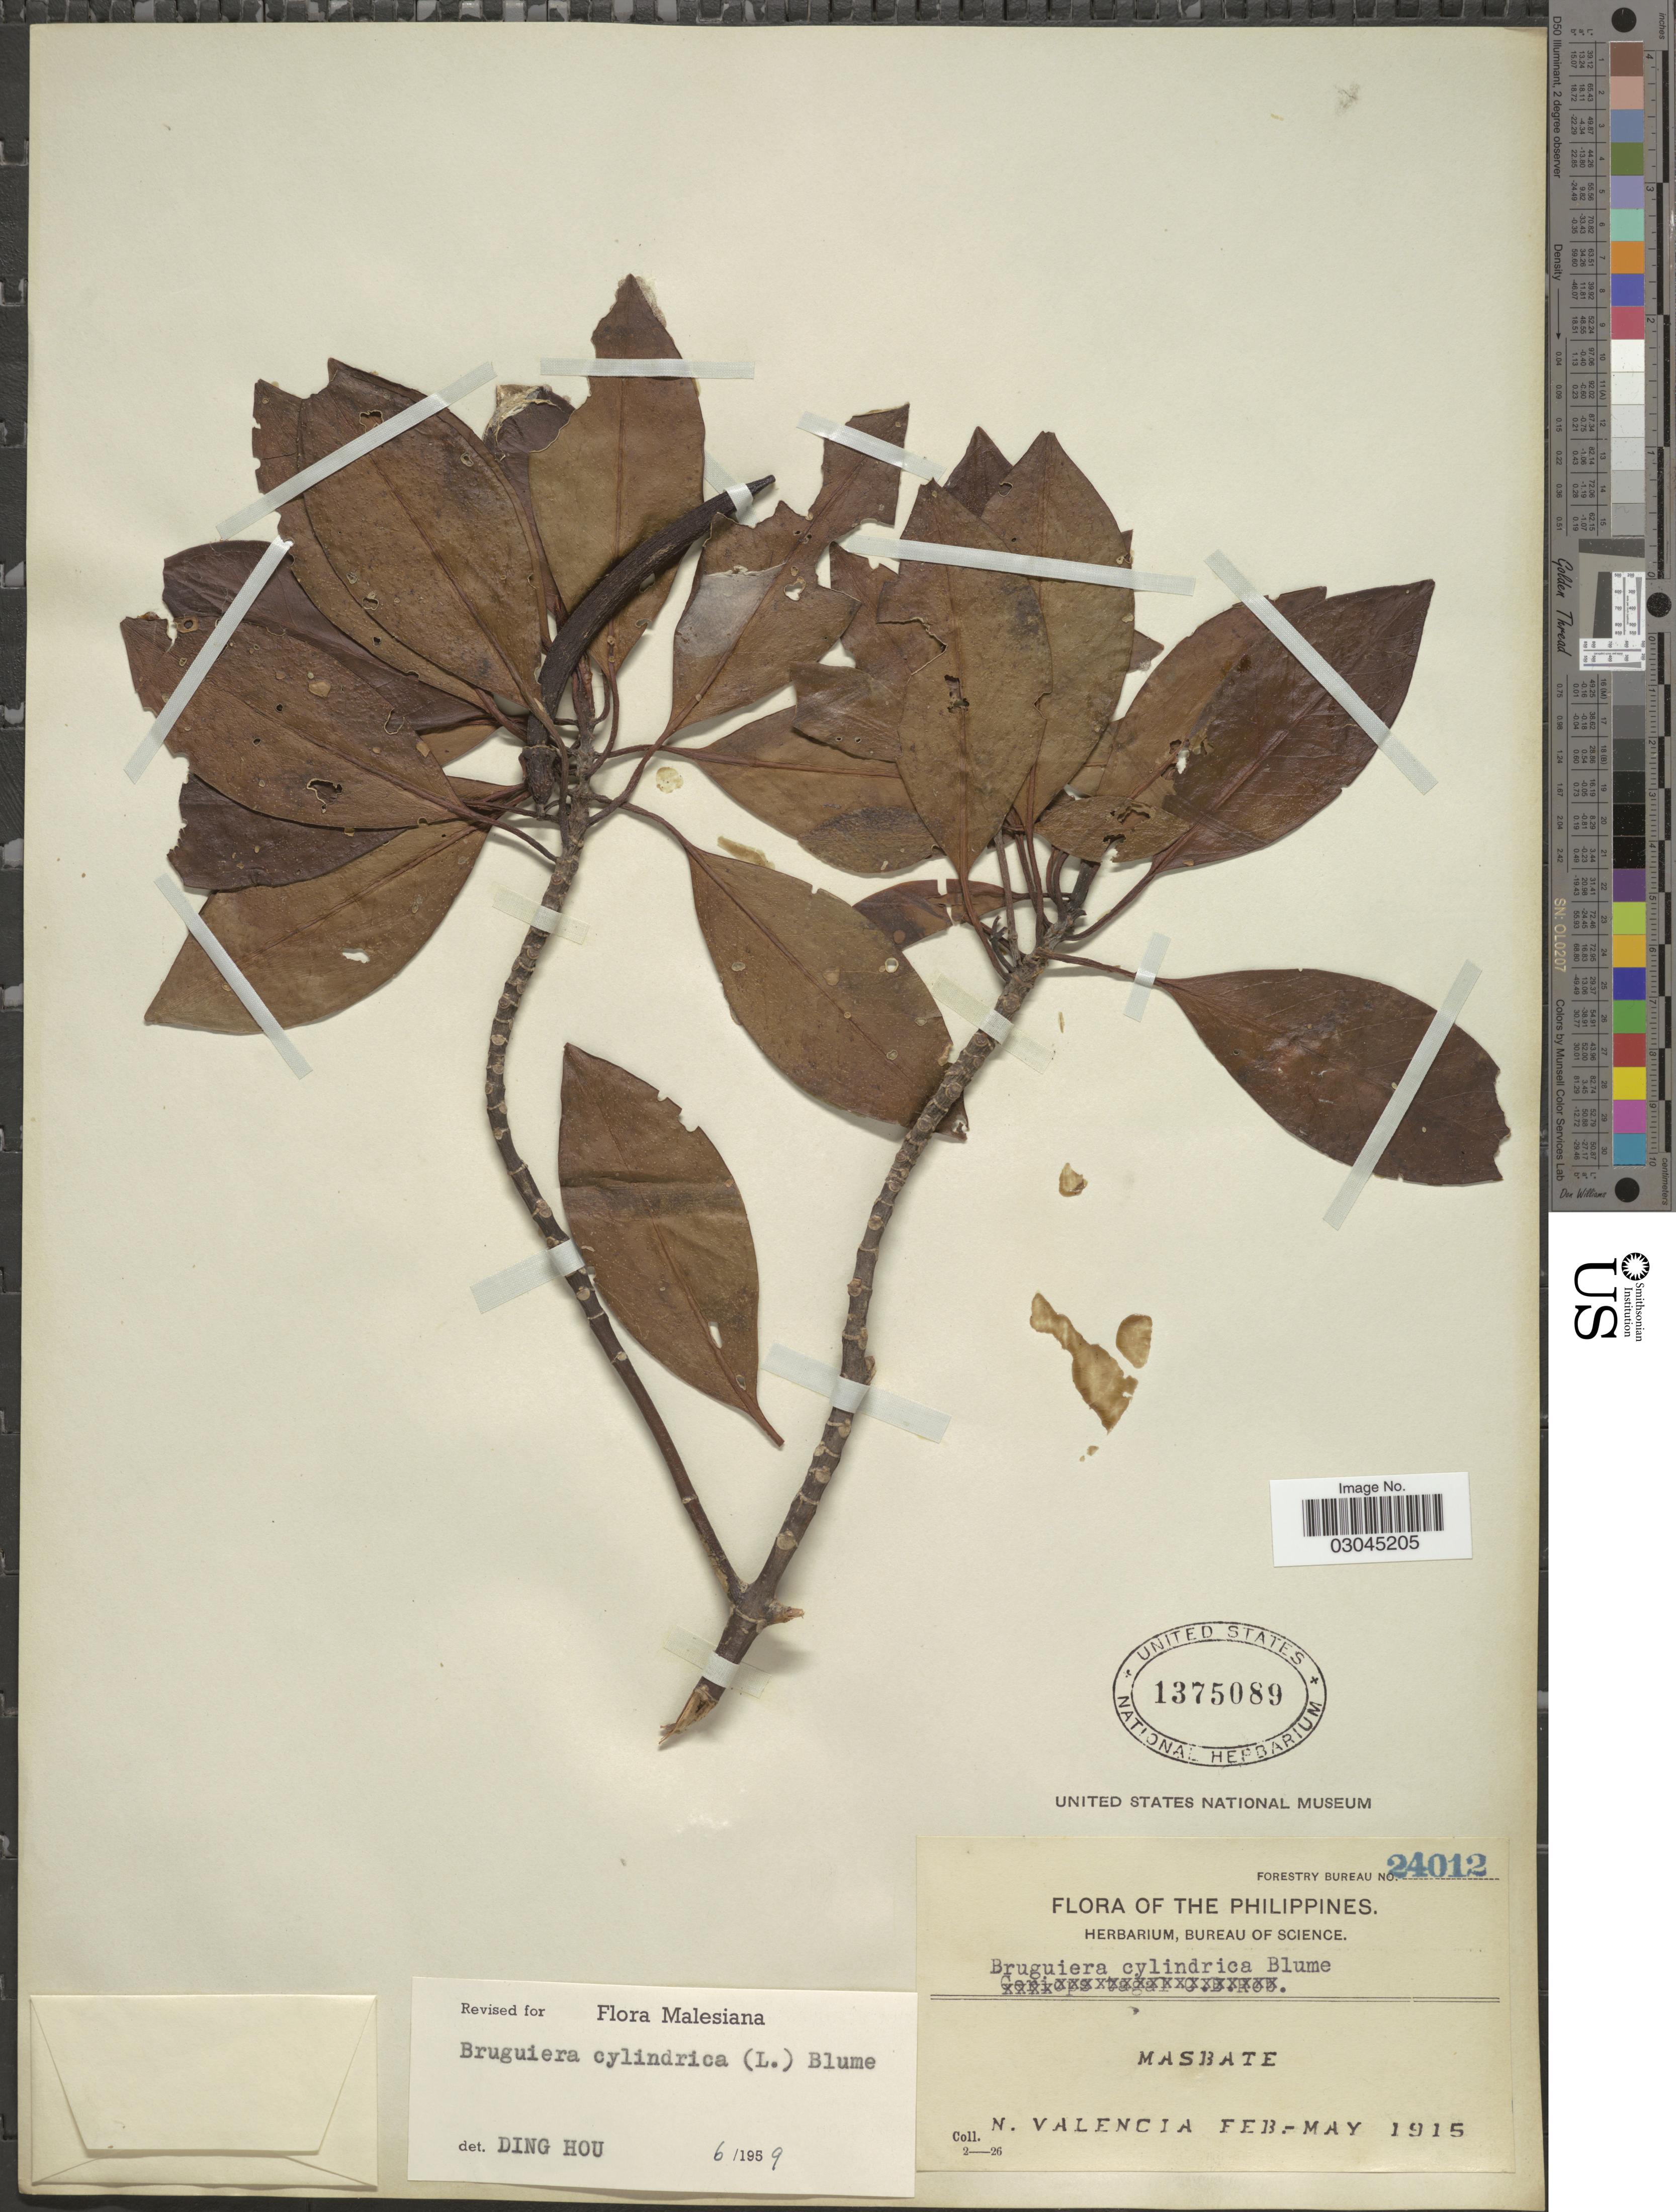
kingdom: Plantae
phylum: Tracheophyta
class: Magnoliopsida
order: Malpighiales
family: Rhizophoraceae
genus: Bruguiera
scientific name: Bruguiera cylindrica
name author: (L.) Blume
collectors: N. Valencia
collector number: Forestry Bureau 24012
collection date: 1915-02/1915-05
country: Philippines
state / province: Bicol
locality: Masbate.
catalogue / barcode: US 1375089